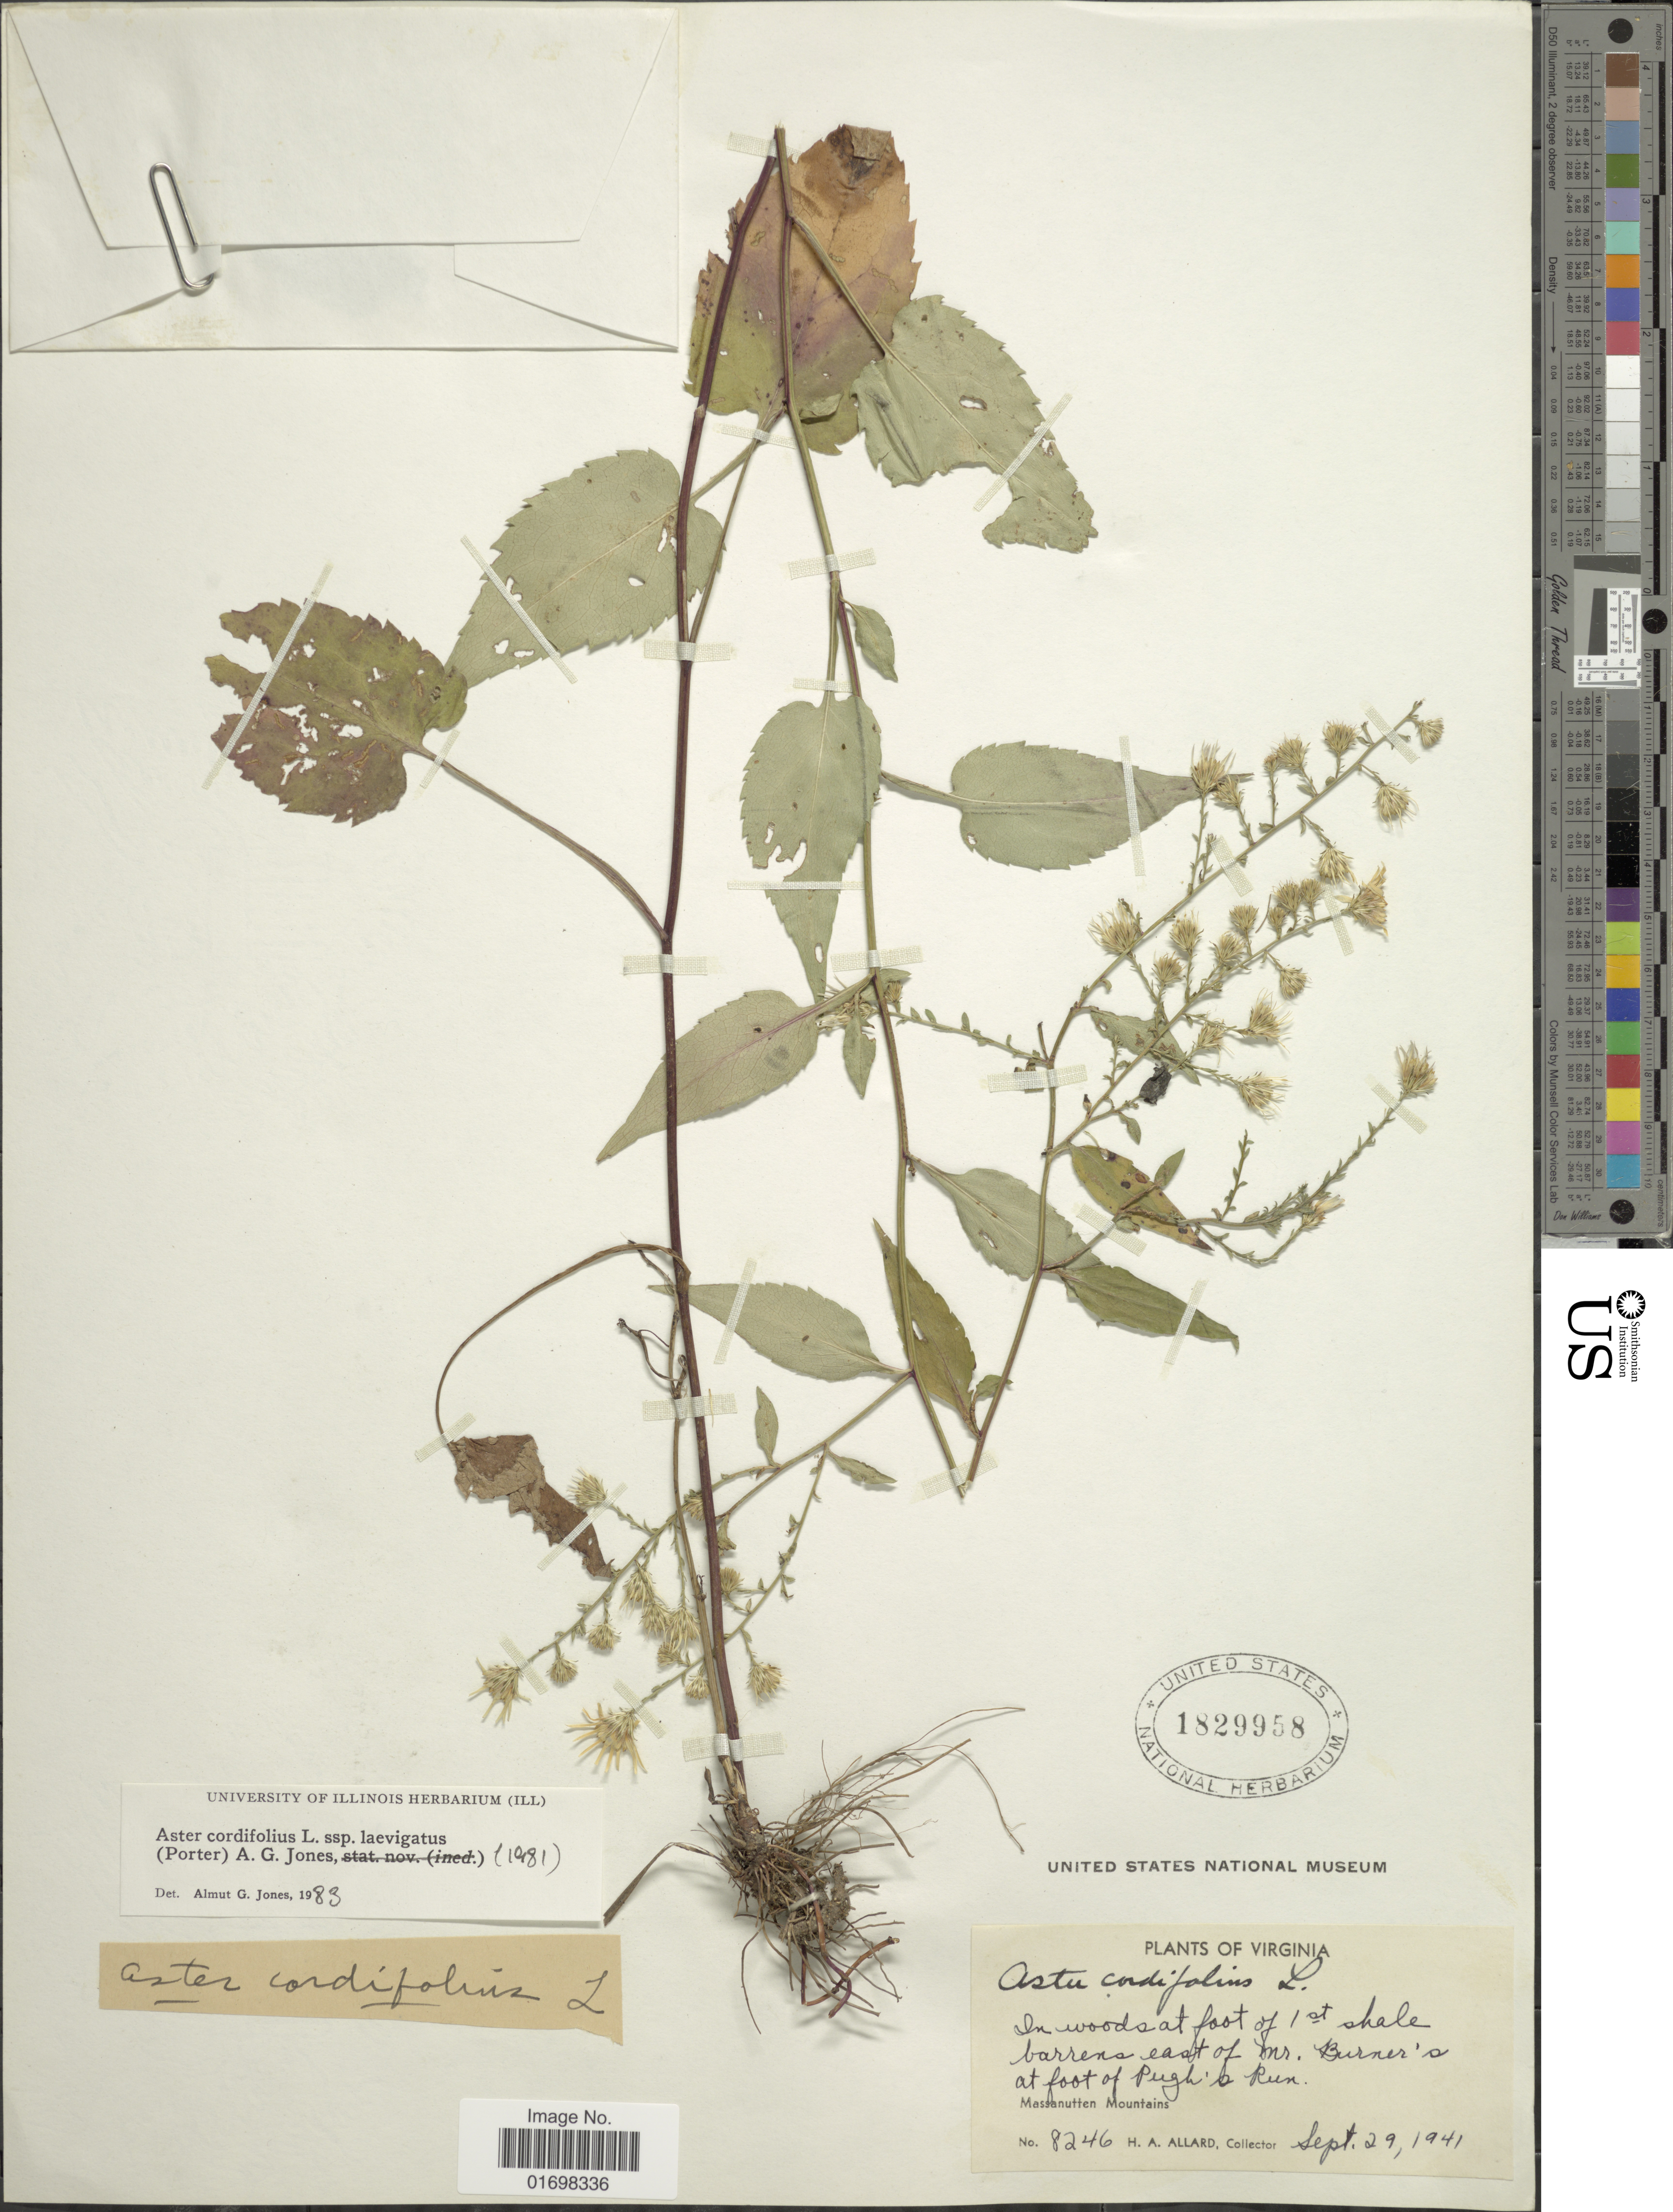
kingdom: Plantae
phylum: Tracheophyta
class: Magnoliopsida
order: Asterales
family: Asteraceae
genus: Symphyotrichum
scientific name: Symphyotrichum lowrieanum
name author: (Porter) G.L. Nesom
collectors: H. A. Allard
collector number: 8246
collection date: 1941-09-29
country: United States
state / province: Virginia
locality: Barrens east of Mr. Burner's at foot of Pugh's Run.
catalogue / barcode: US 1829958